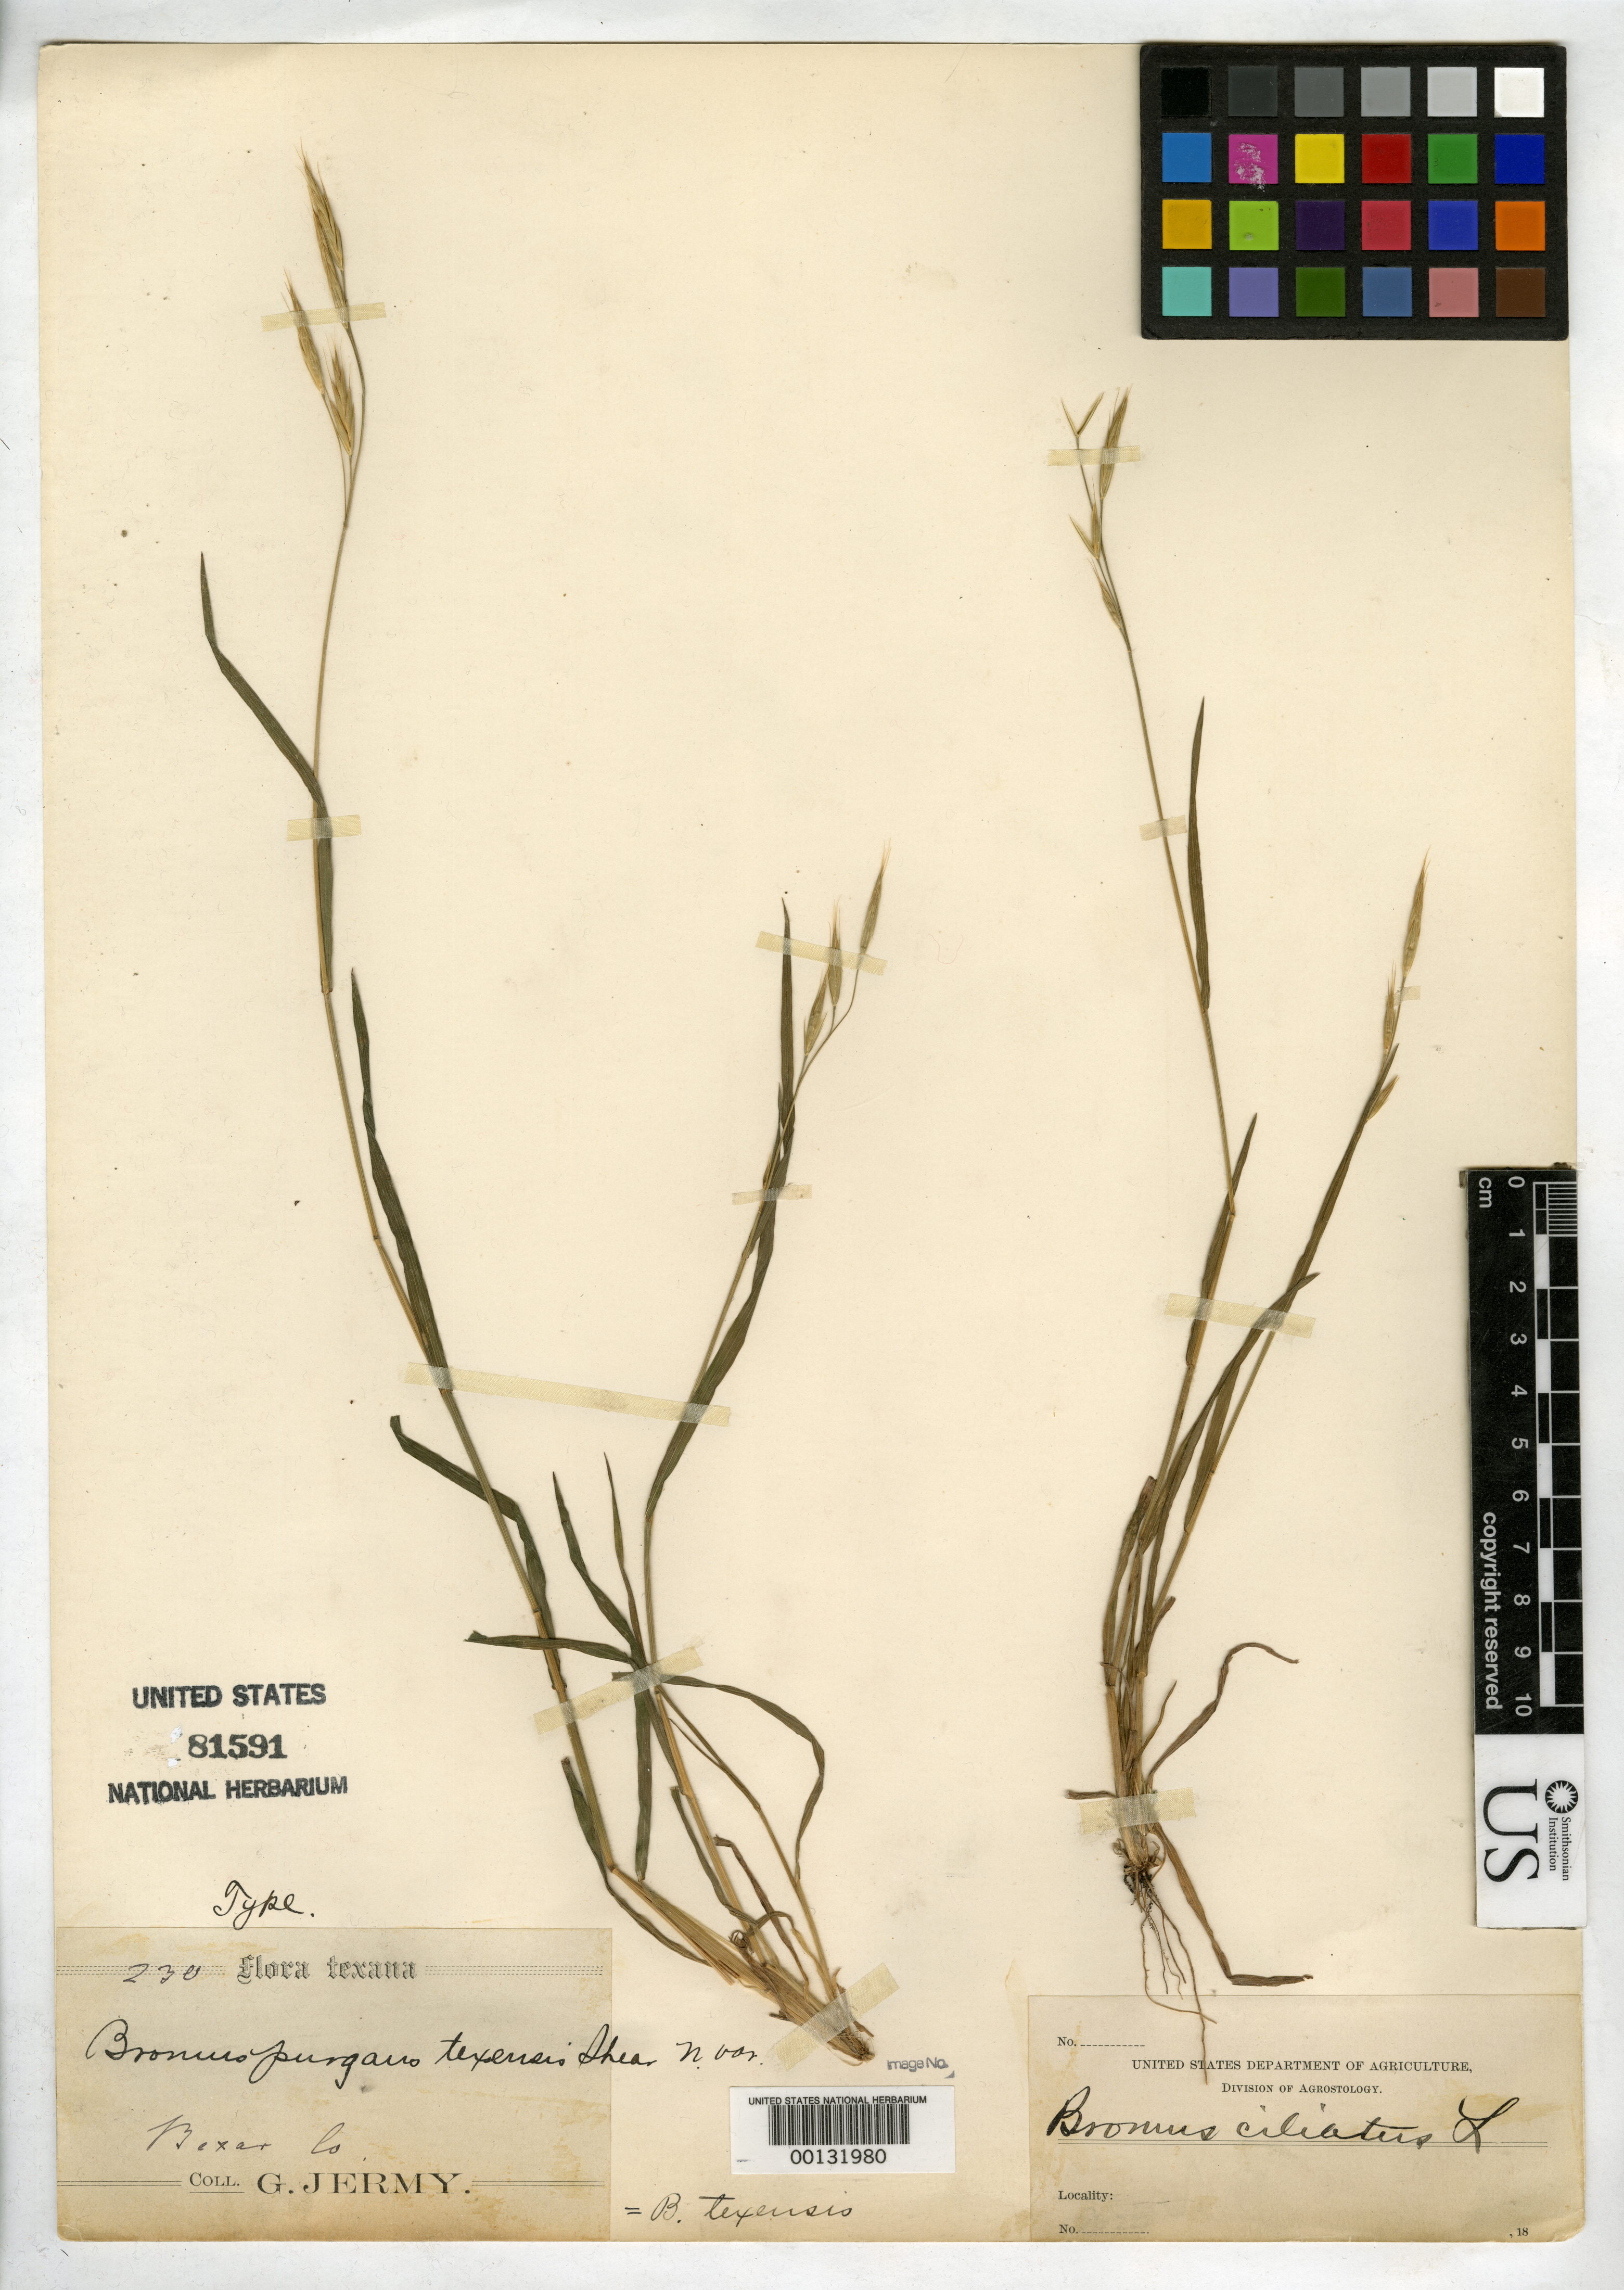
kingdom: Plantae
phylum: Tracheophyta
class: Liliopsida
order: Poales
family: Poaceae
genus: Bromus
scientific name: Bromus purgans var. texensis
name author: Shear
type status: Holotype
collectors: G. Jermy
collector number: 230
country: United States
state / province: Texas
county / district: Bexar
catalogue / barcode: US 81591